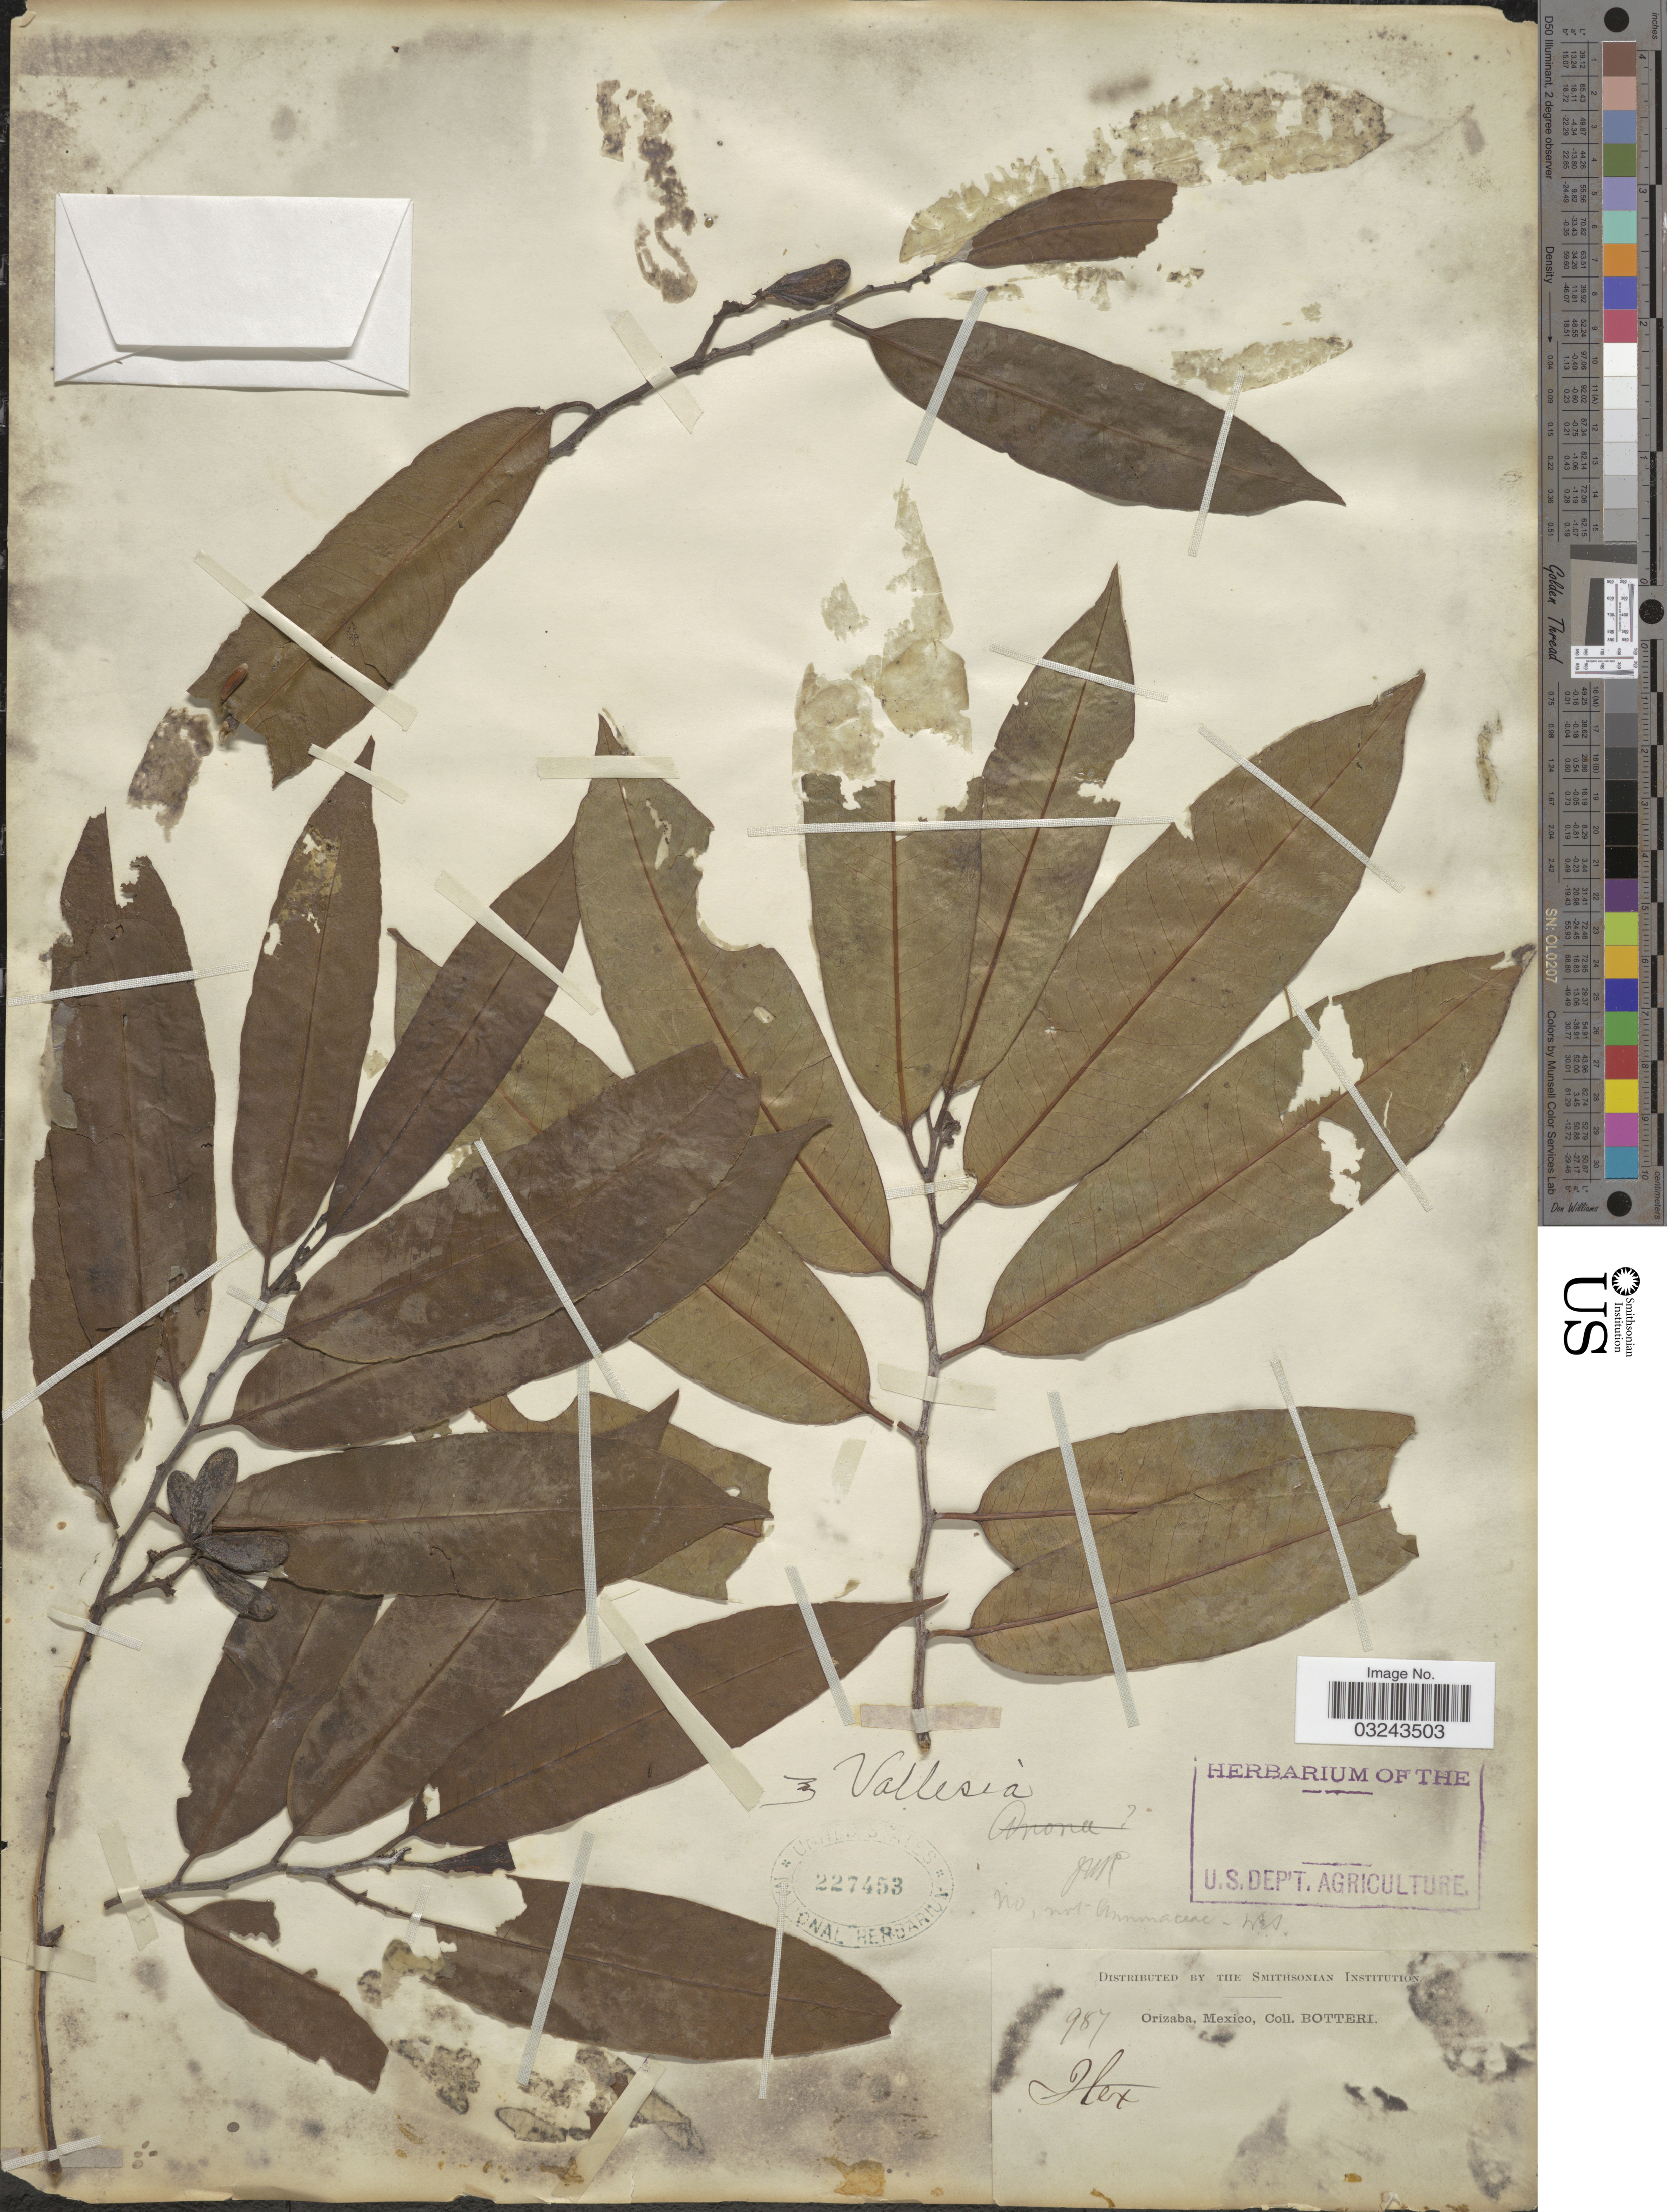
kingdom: Plantae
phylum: Tracheophyta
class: Magnoliopsida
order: Gentianales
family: Apocynaceae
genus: Vallesia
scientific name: Vallesia sp.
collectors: -. Botteri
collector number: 987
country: Mexico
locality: Orizaba, Mexico.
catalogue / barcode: US 227453